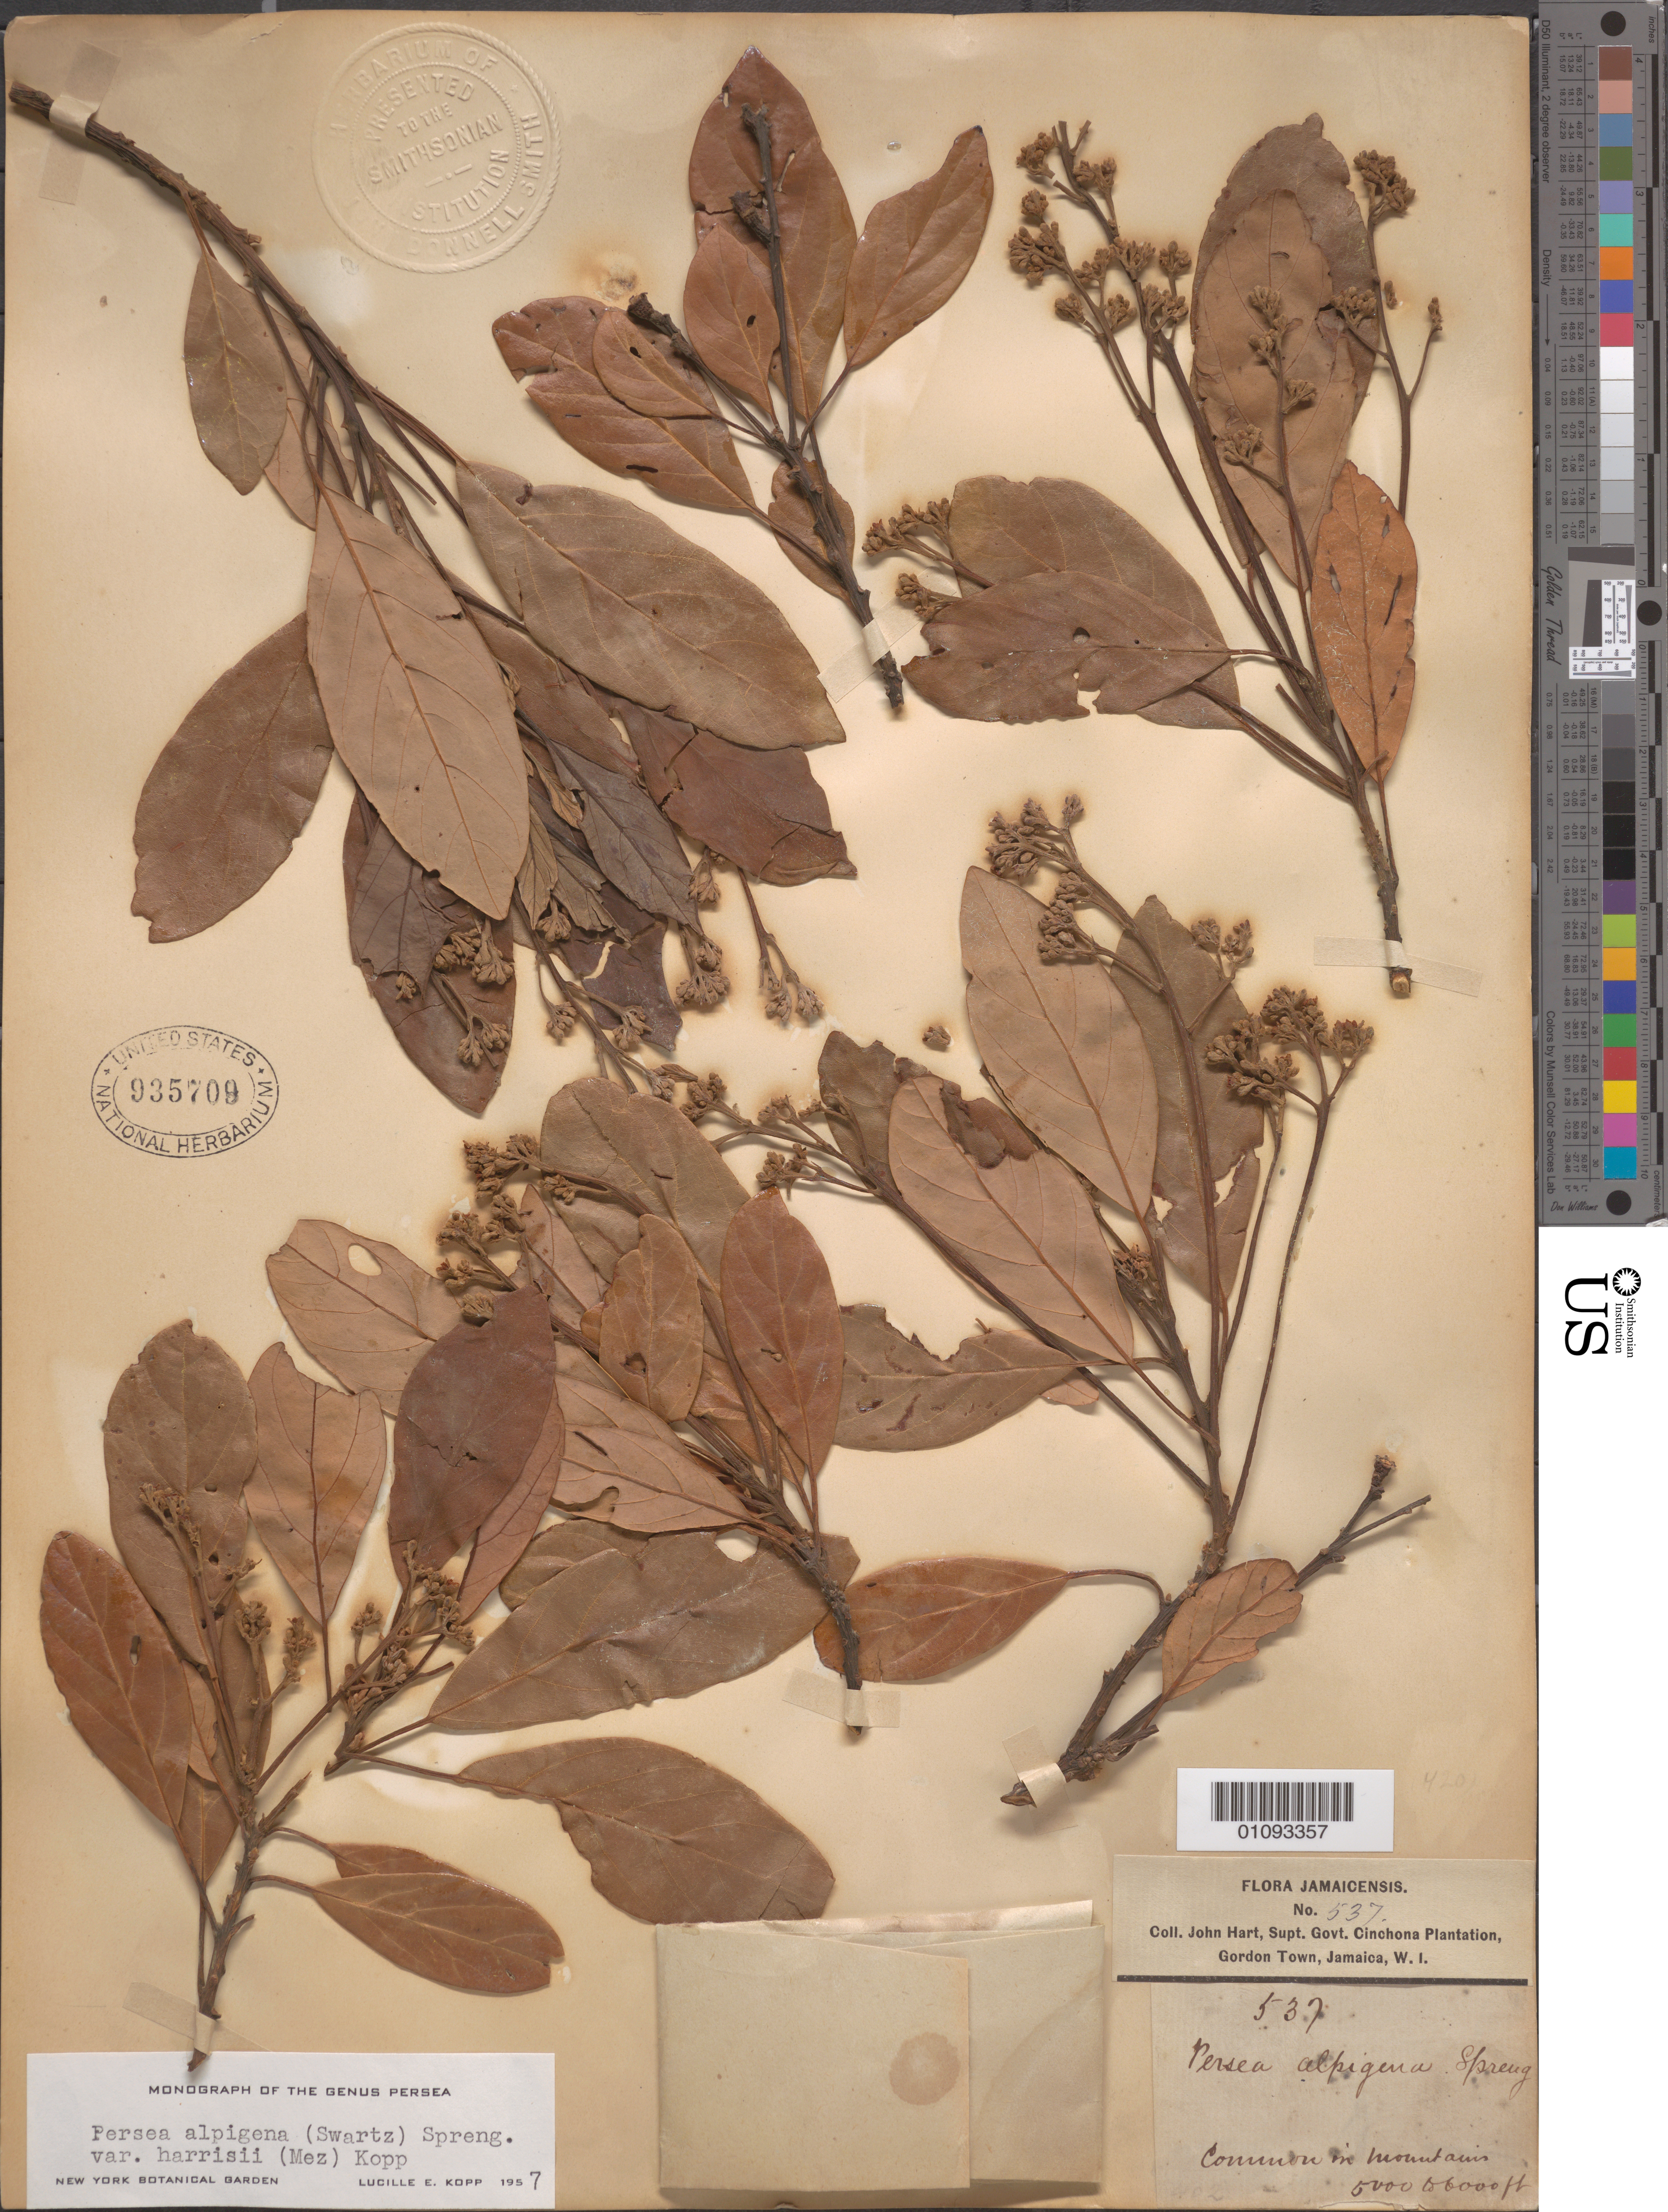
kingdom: Plantae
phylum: Tracheophyta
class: Magnoliopsida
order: Laurales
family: Lauraceae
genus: Persea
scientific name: Persea alpigena var. harrisii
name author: (Mez) L.E. Kopp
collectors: J. Hart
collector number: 537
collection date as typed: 1800 to -- --- 1899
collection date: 1800/1899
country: Jamaica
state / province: Saint Andrew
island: Jamaica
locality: Gordon Town.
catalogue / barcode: US 935709